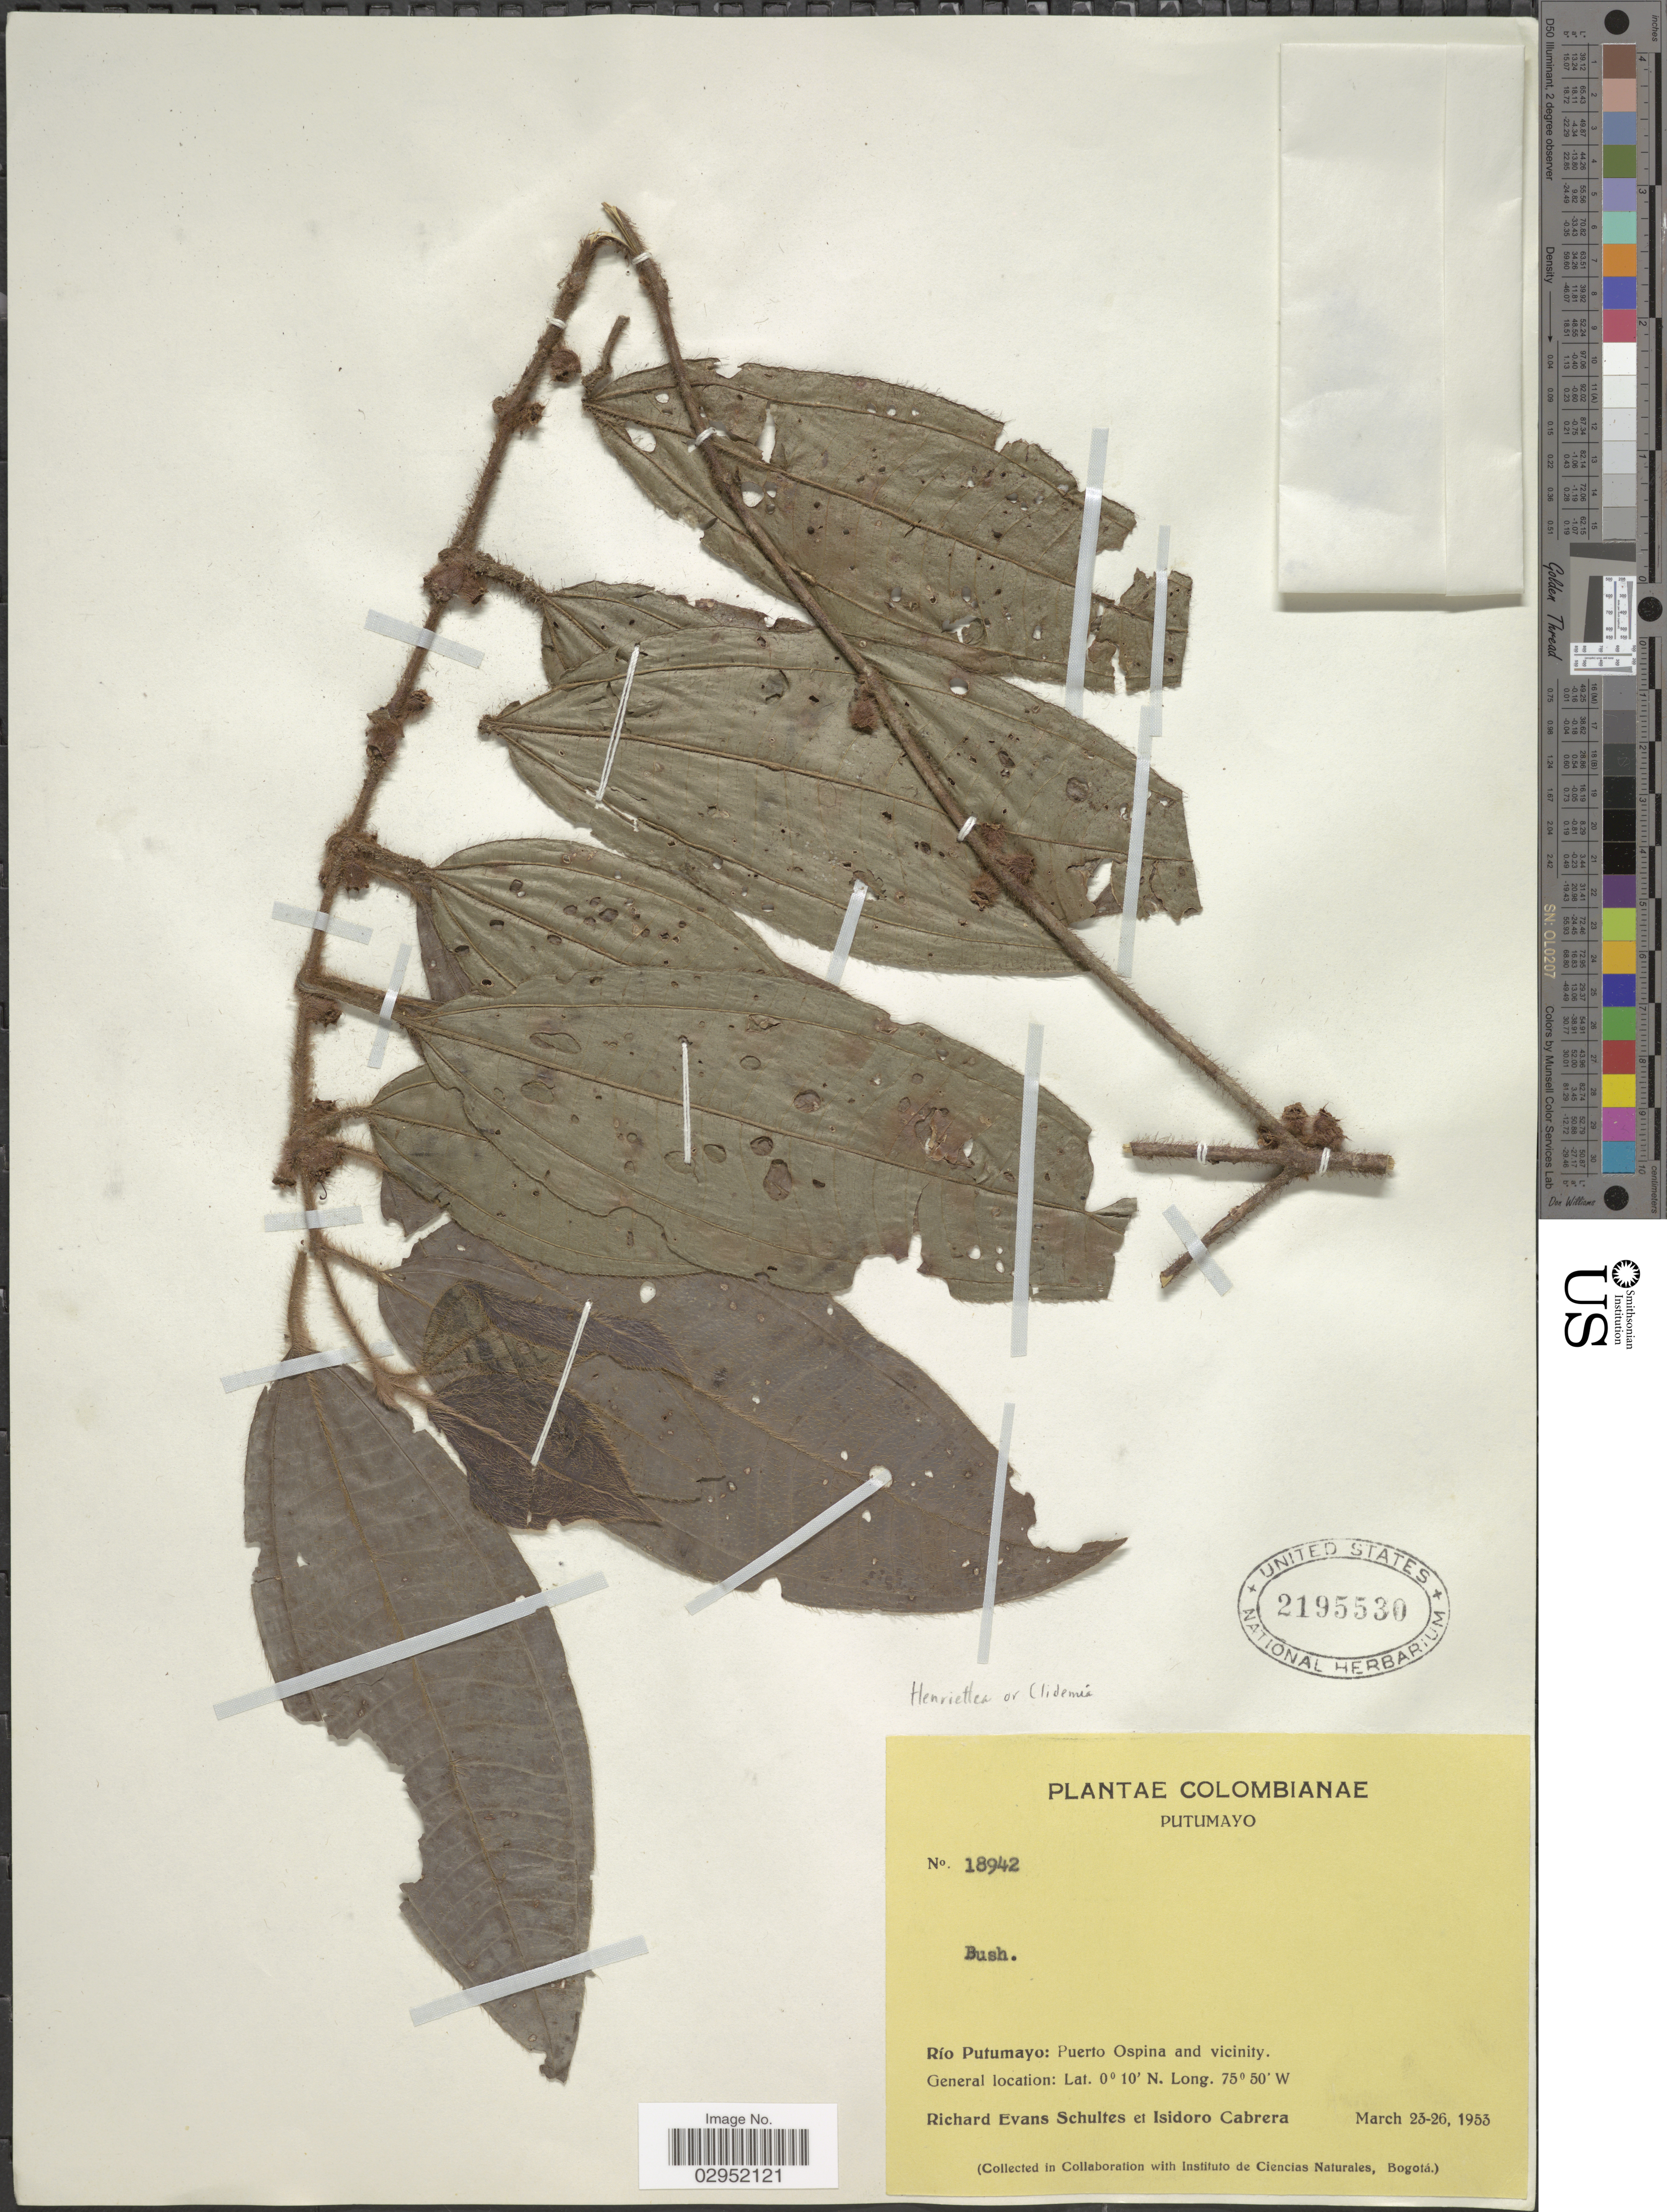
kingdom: Plantae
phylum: Tracheophyta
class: Magnoliopsida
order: Myrtales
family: Melastomataceae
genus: Henriettea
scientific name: Henriettea sp.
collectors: R. E. Schultes & I. Cabrera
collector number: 18942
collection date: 1953-03-23/1953-03-26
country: Colombia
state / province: Putumayo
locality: Río Putumayo: Puerto Ospina and vicinity.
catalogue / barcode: US 2195530